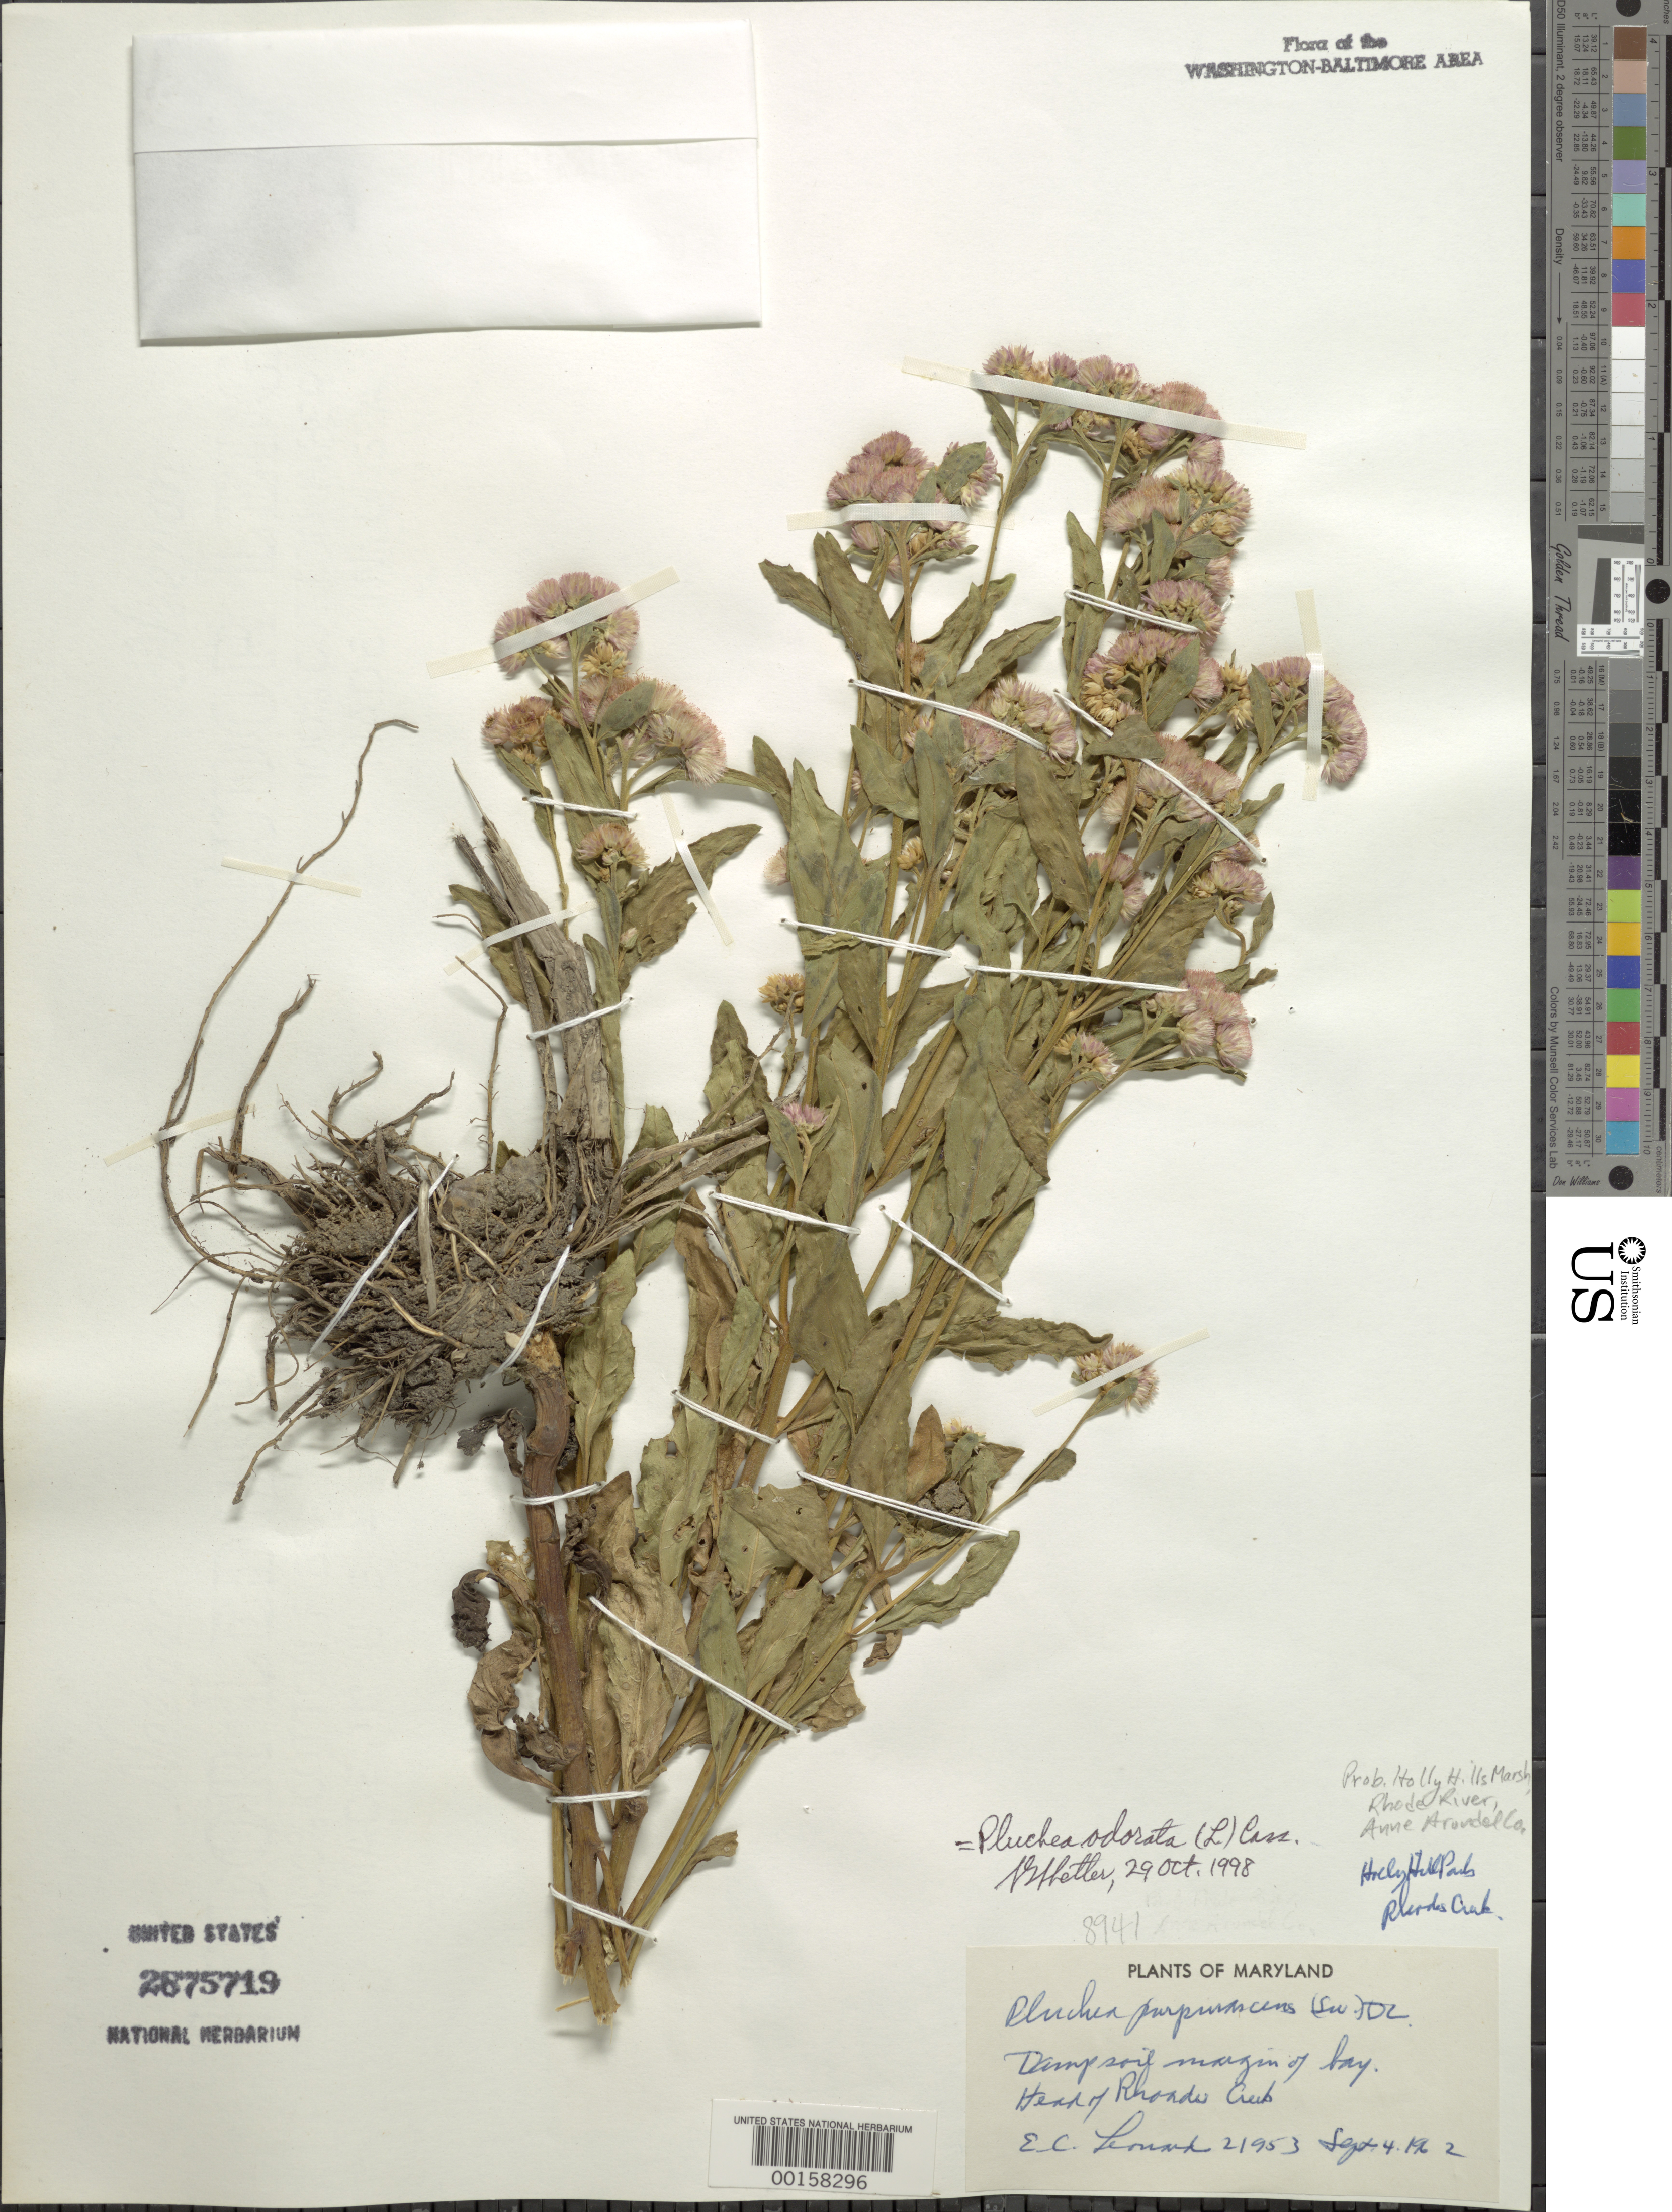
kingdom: Plantae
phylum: Tracheophyta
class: Magnoliopsida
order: Asterales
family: Asteraceae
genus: Pluchea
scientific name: Pluchea odorata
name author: (L.) Cass.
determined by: Shetler, Stanwyn G., (US), NMNH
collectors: E. C. Leonard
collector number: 21953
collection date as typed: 04 Sep 1962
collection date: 1962-09-04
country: United States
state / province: Maryland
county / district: Anne Arundel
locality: Head of Rhodes Creek, Chicamuxen Creek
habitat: Damp soil bay margin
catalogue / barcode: US 2875719